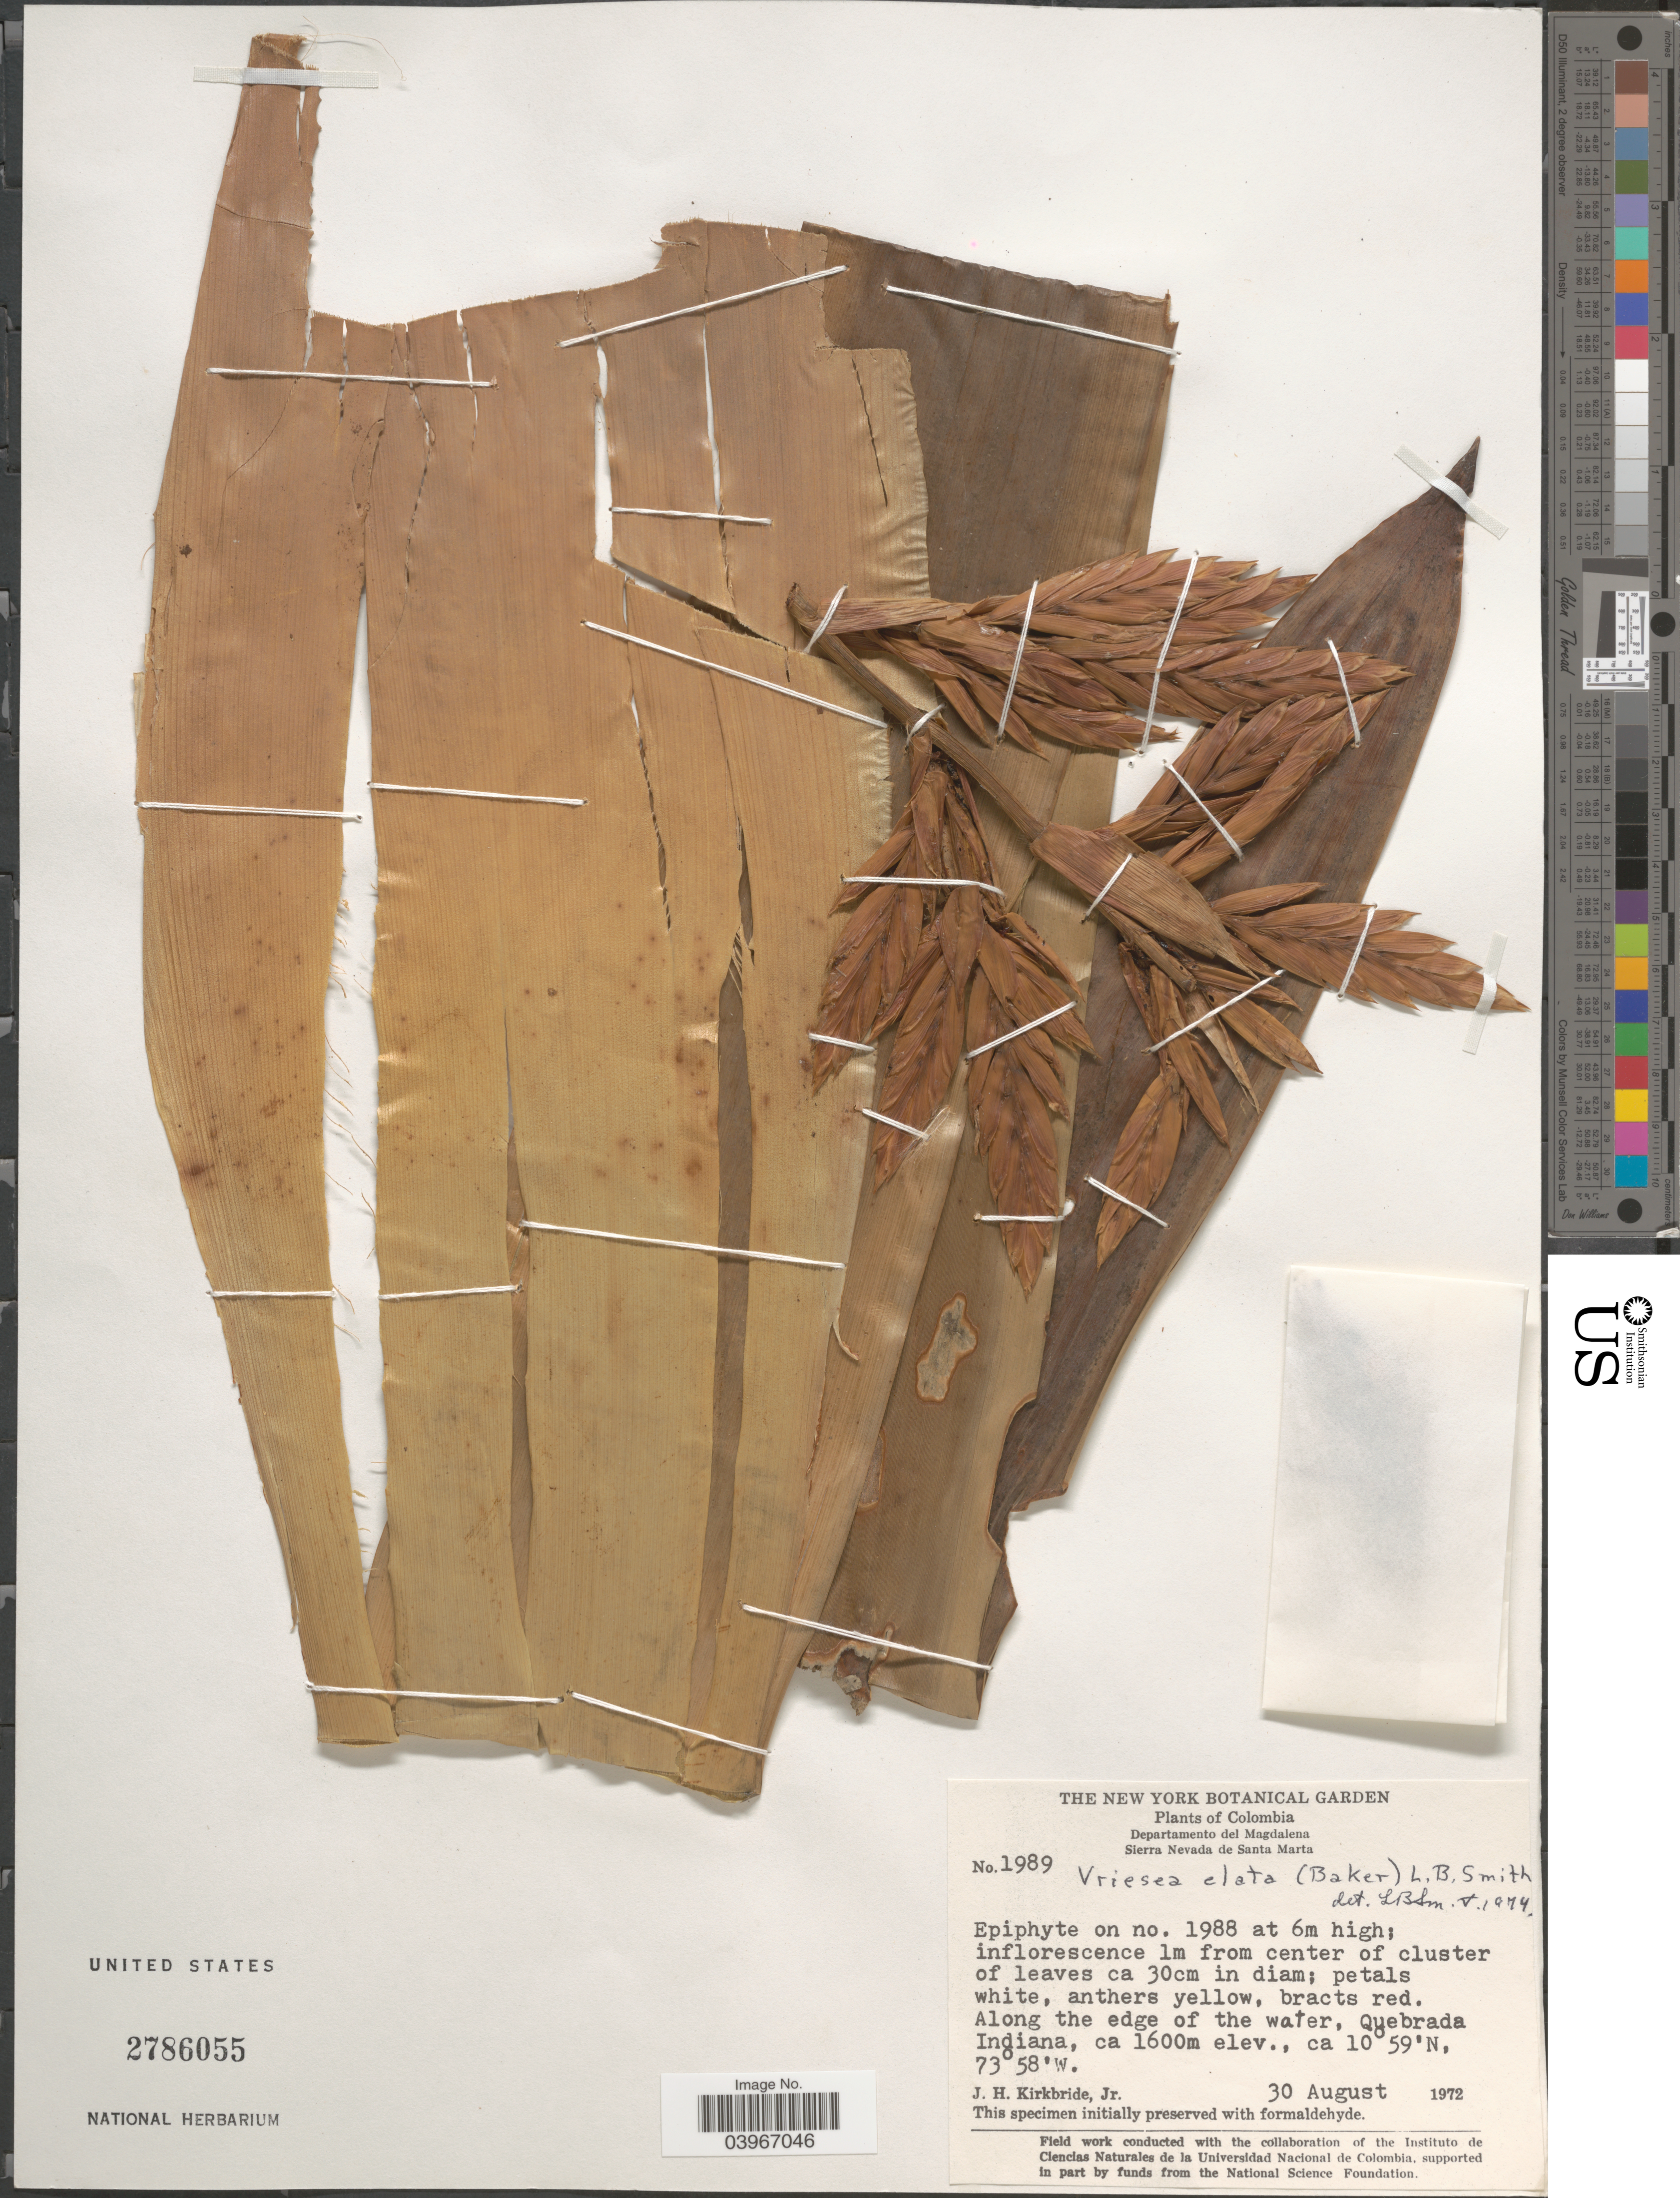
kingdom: Plantae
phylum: Tracheophyta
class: Liliopsida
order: Poales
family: Bromeliaceae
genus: Vriesea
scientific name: Vriesea elata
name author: (Baker) L.B. Sm.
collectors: J. H. Kirkbride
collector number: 1989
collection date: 1972-08-30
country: Colombia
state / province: Magdalena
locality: Departamento del Magdalena. Sierra Nevada de Santa Marta. Along the edge of the water, Quebrada Indiana.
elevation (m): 1600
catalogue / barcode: US 2786055